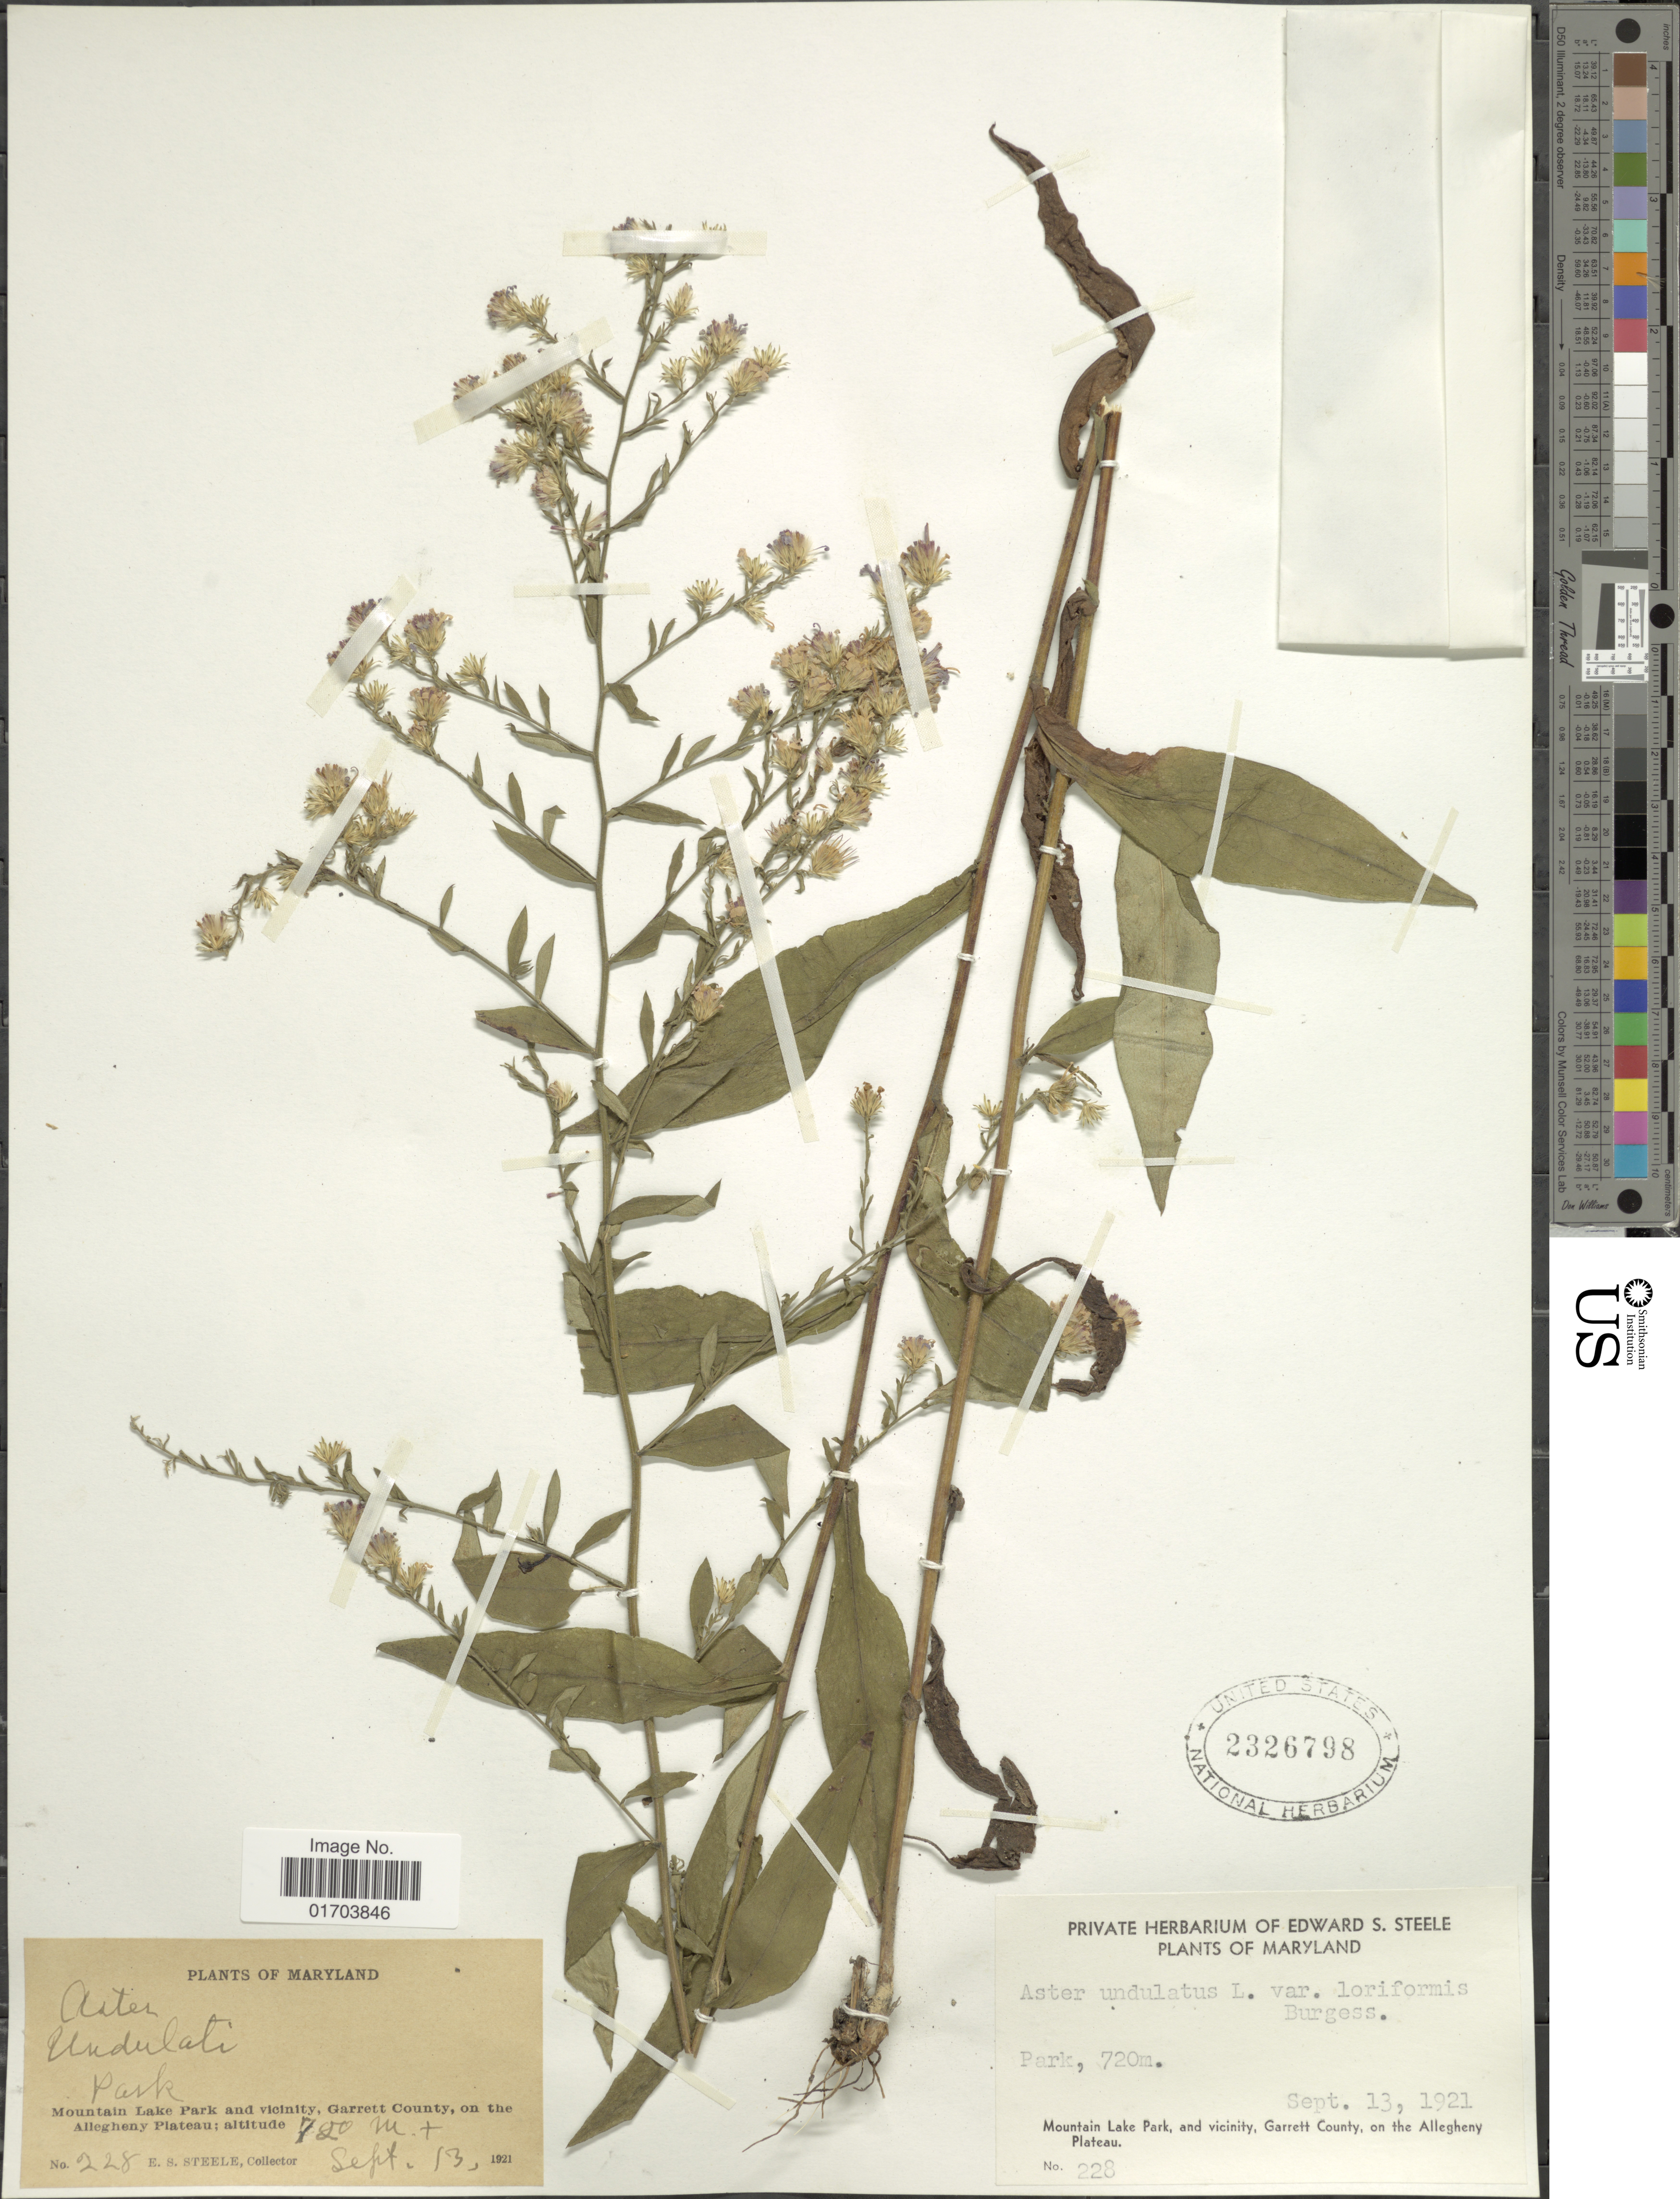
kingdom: Plantae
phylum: Tracheophyta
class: Magnoliopsida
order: Asterales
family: Asteraceae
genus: Symphyotrichum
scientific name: Symphyotrichum undulatum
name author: (L.) G.L. Nesom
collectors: E. Steele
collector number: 228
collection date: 1921-09-13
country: United States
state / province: Maryland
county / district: Garrett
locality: Park, Mountain Lake Park and vicinity, Garrett County, on the Allegheny Plateau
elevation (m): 720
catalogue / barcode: US 2326798